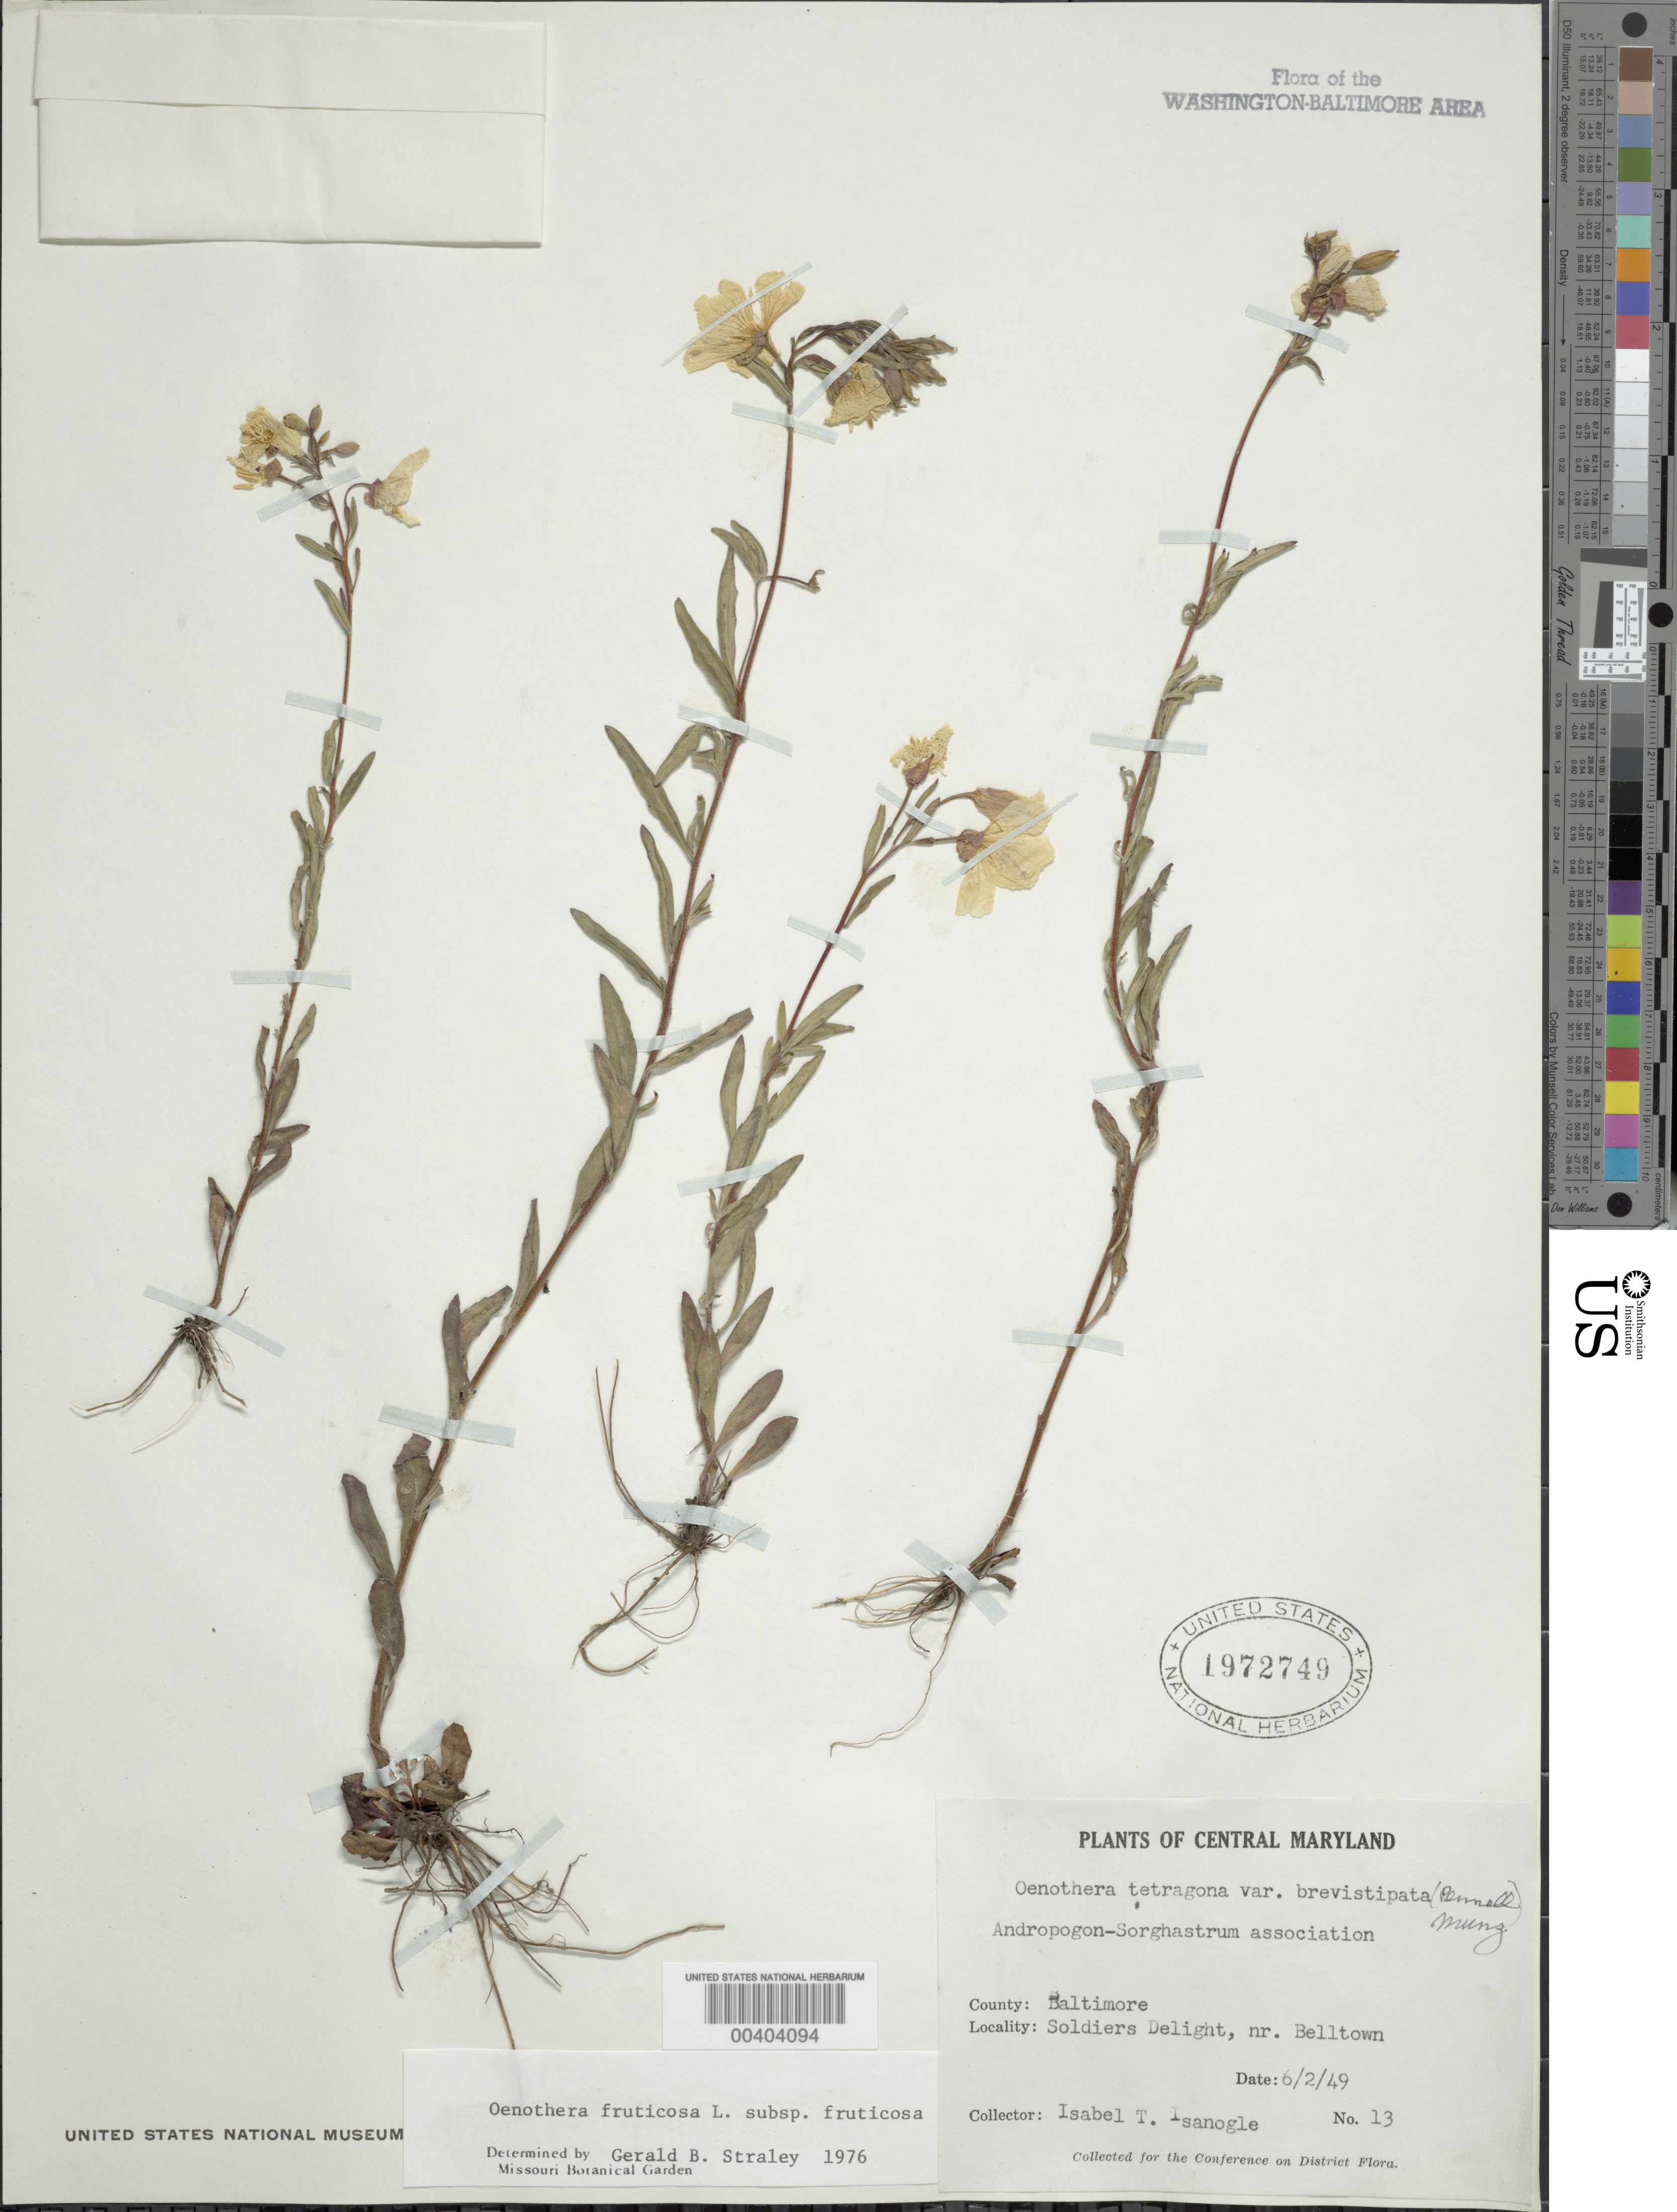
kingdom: Plantae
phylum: Tracheophyta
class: Magnoliopsida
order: Myrtales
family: Onagraceae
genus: Oenothera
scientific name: Oenothera fruticosa subsp. fruticosa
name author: L.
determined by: Straley, G. B.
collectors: I. Isanogle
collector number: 13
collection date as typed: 02 Jun 1949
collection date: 1949-06-02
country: United States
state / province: Maryland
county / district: Baltimore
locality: Soldiers Delight, near Belltown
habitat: Andropogon- Sorghastrum association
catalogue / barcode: US 1972749